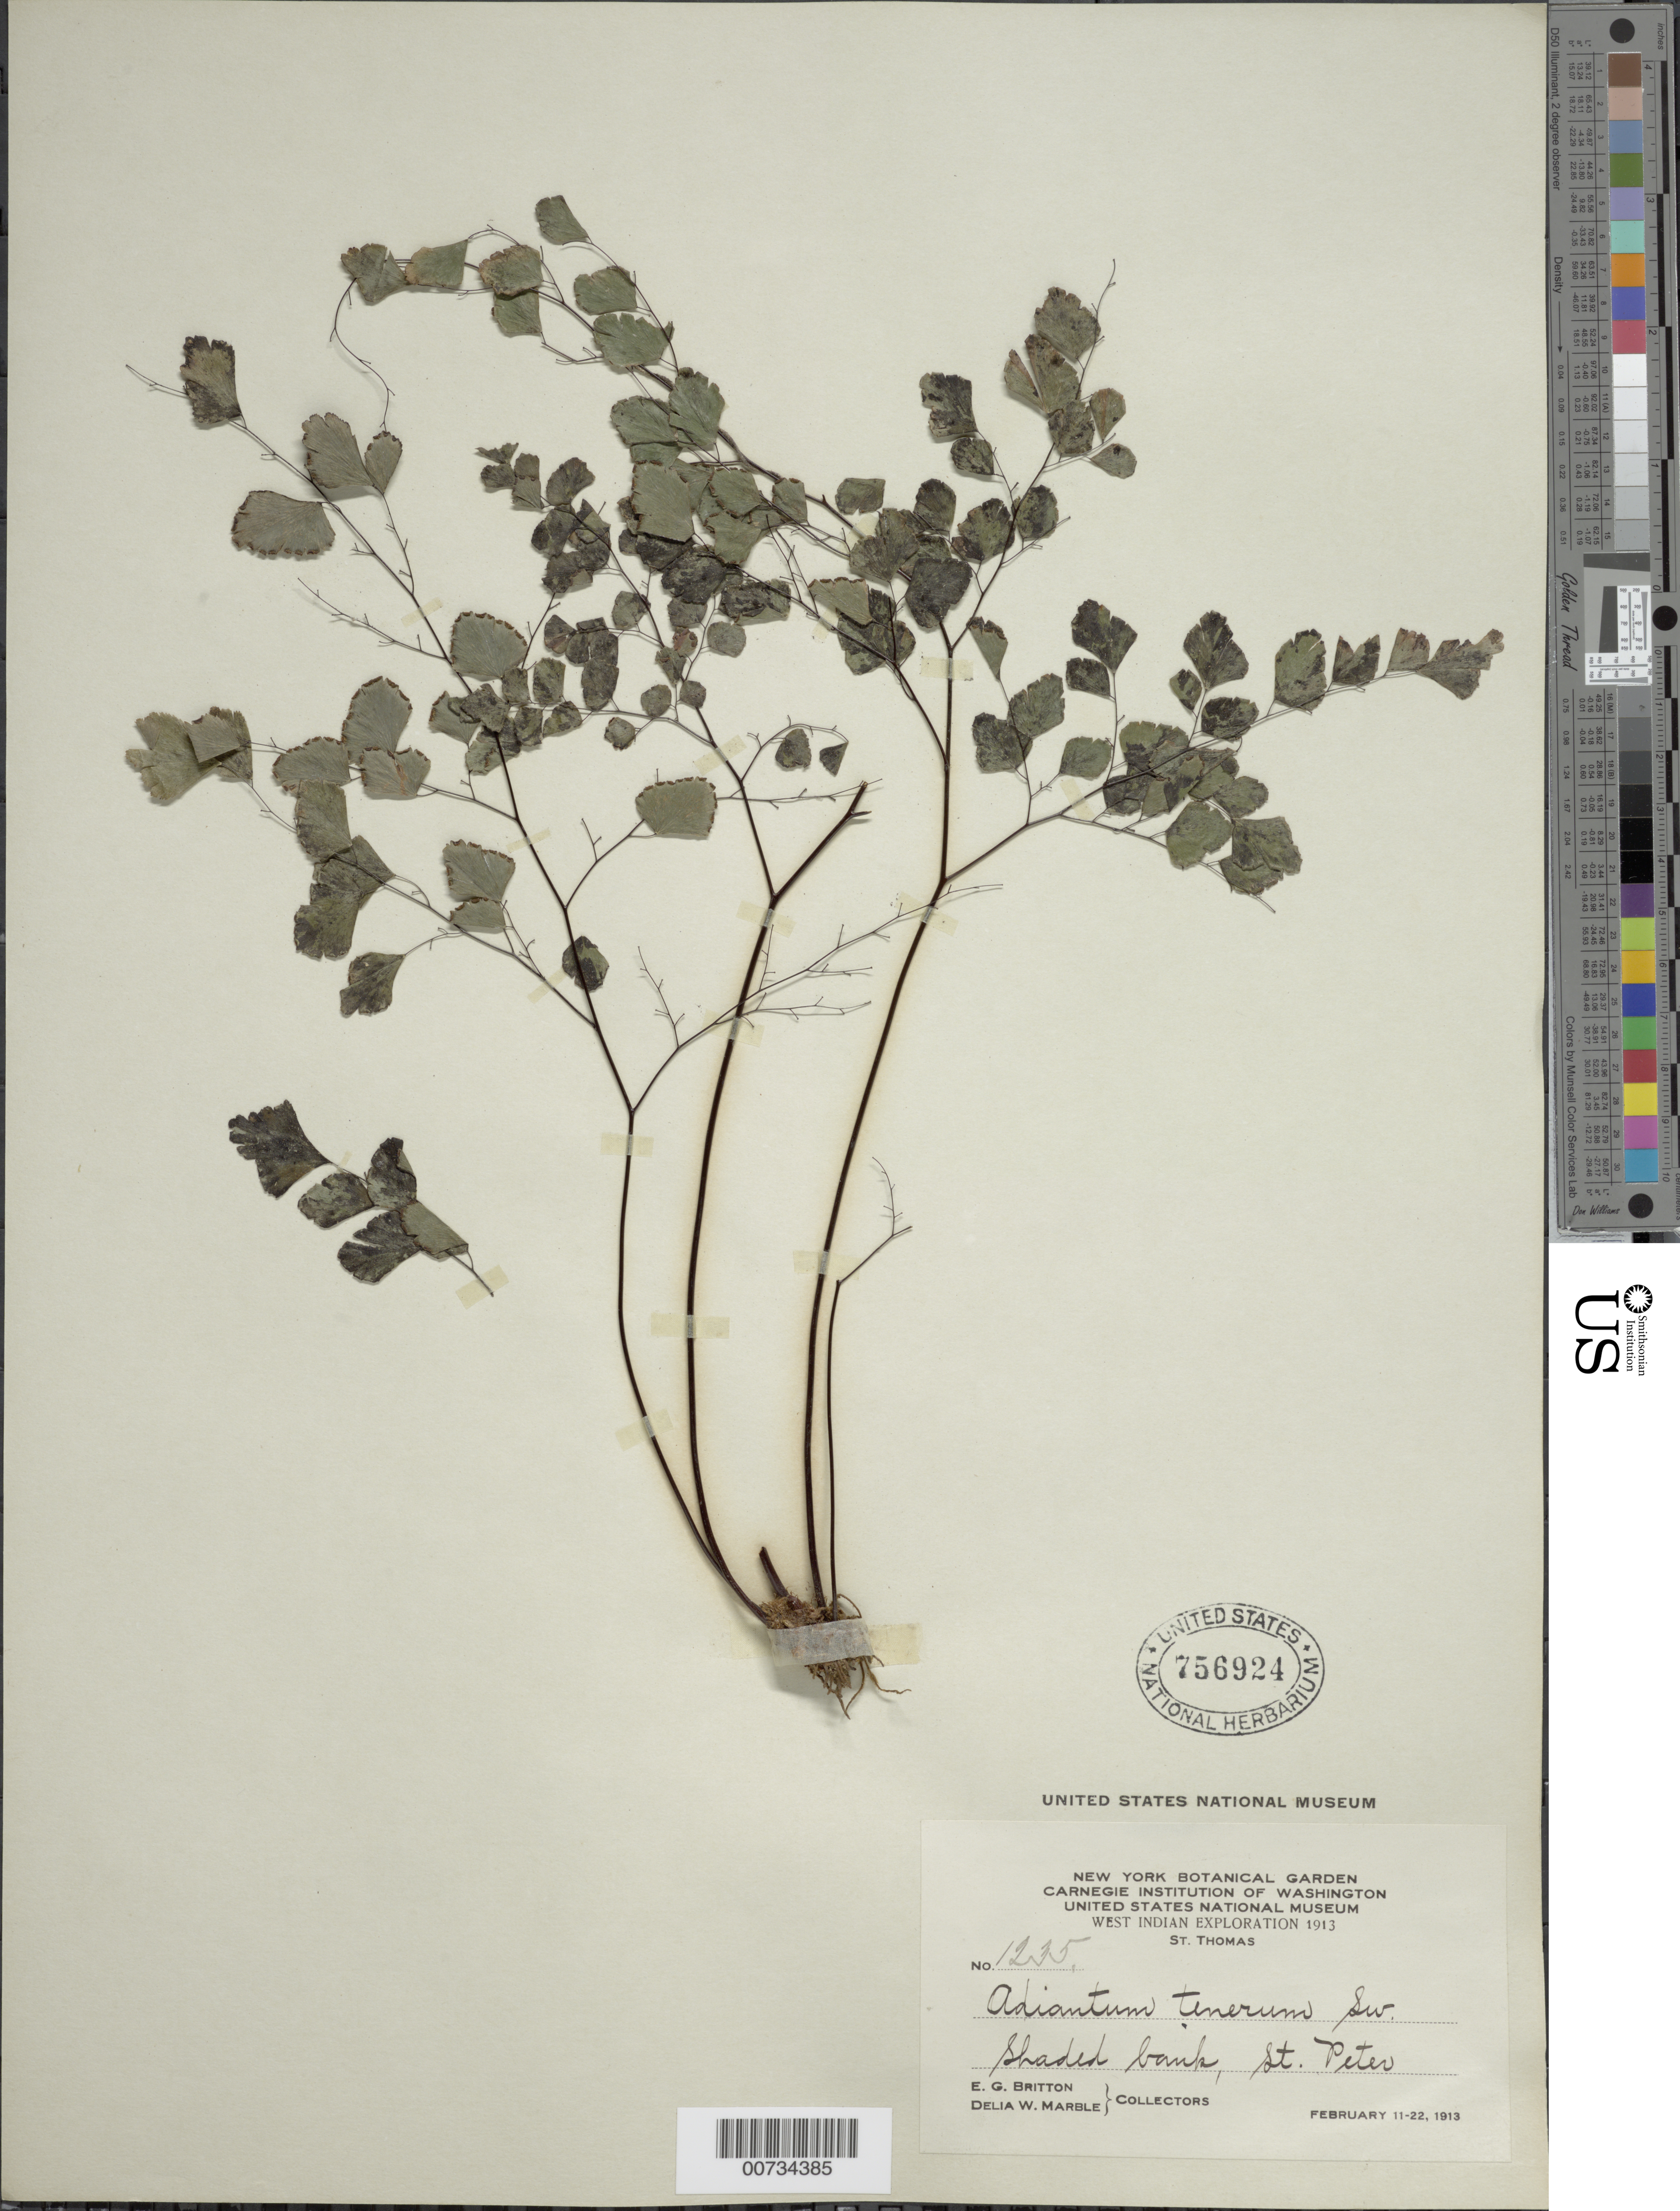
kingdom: Plantae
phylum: Tracheophyta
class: Polypodiopsida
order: Polypodiales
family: Pteridaceae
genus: Adiantum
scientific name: Adiantum tenerum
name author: Sw.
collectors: E. G. Britton & D. W. Marble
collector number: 1235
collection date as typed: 11 Feb 1913 to 22 Feb 1913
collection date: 1913-02-11/1913-02-22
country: U.S. Virgin Islands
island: St. Thomas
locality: St. Thomas; St. Peter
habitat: Shaded bank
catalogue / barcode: US 756924